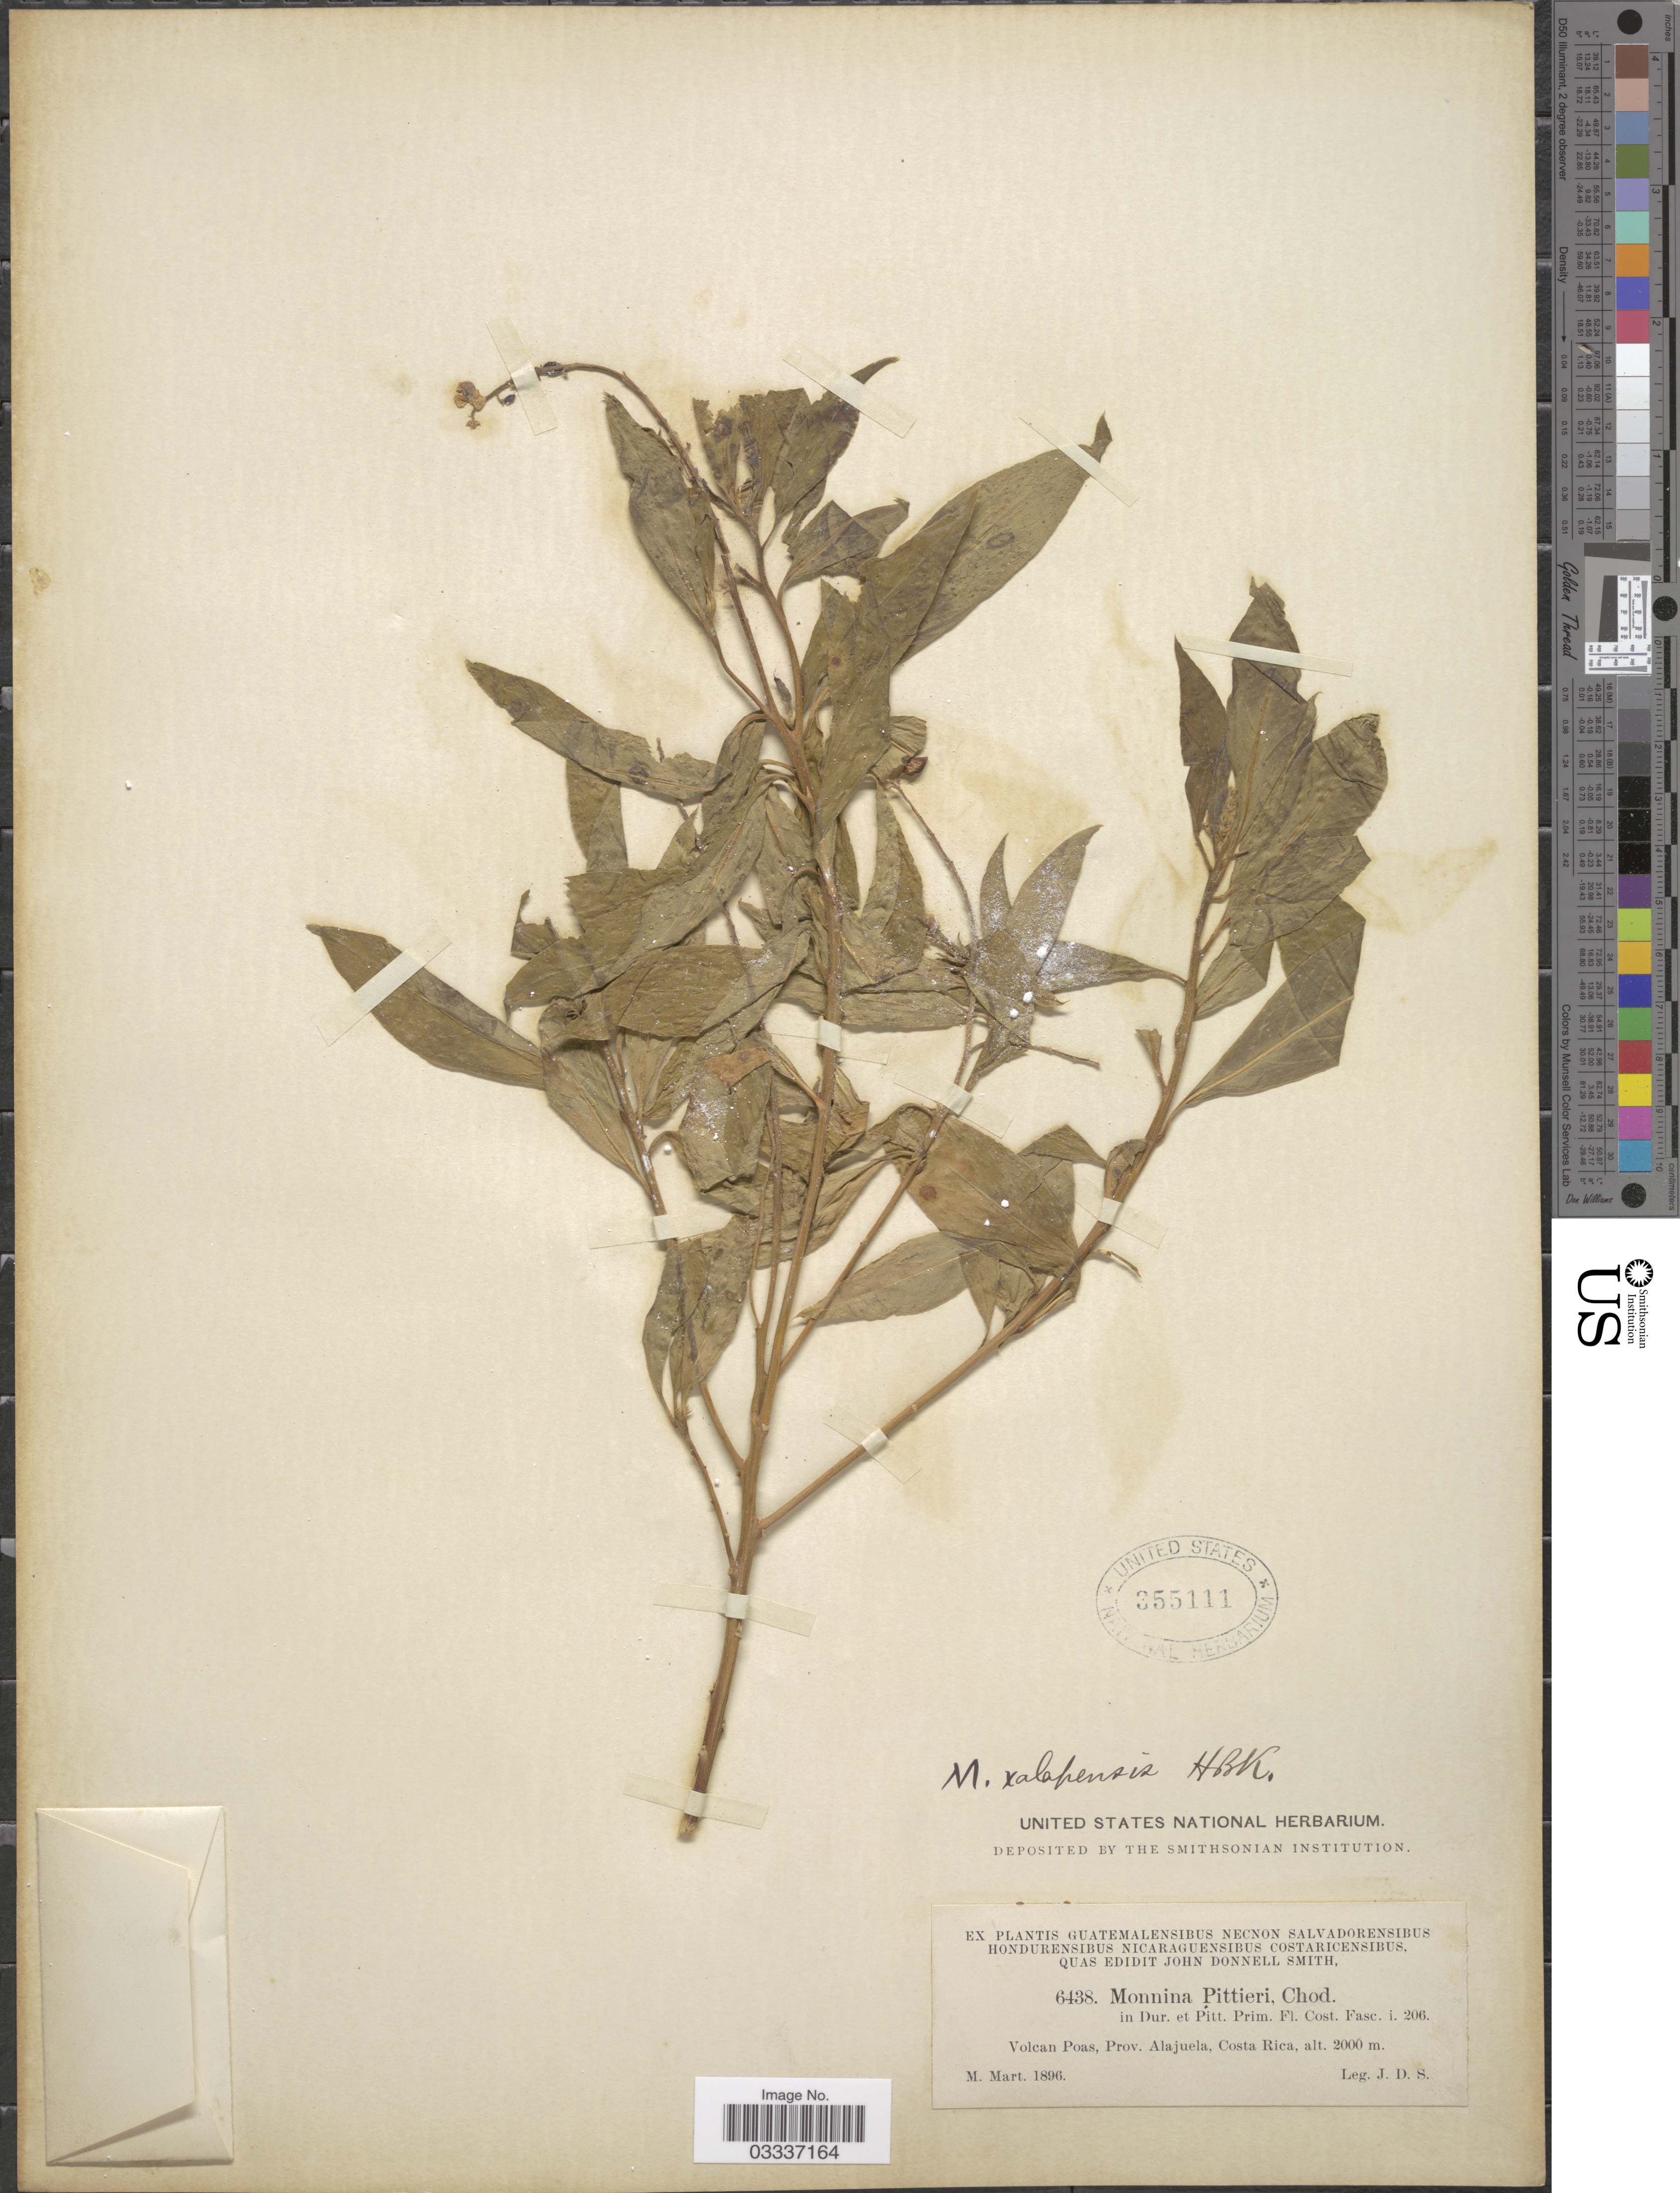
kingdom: Plantae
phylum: Tracheophyta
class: Magnoliopsida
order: Fabales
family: Polygalaceae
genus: Monnina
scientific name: Monnina xalapensis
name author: Kunth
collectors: J. Donnell Smith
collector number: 6438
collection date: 1896-03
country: Costa Rica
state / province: Alajuela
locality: Volcan Poas.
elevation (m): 2000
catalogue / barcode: US 355111